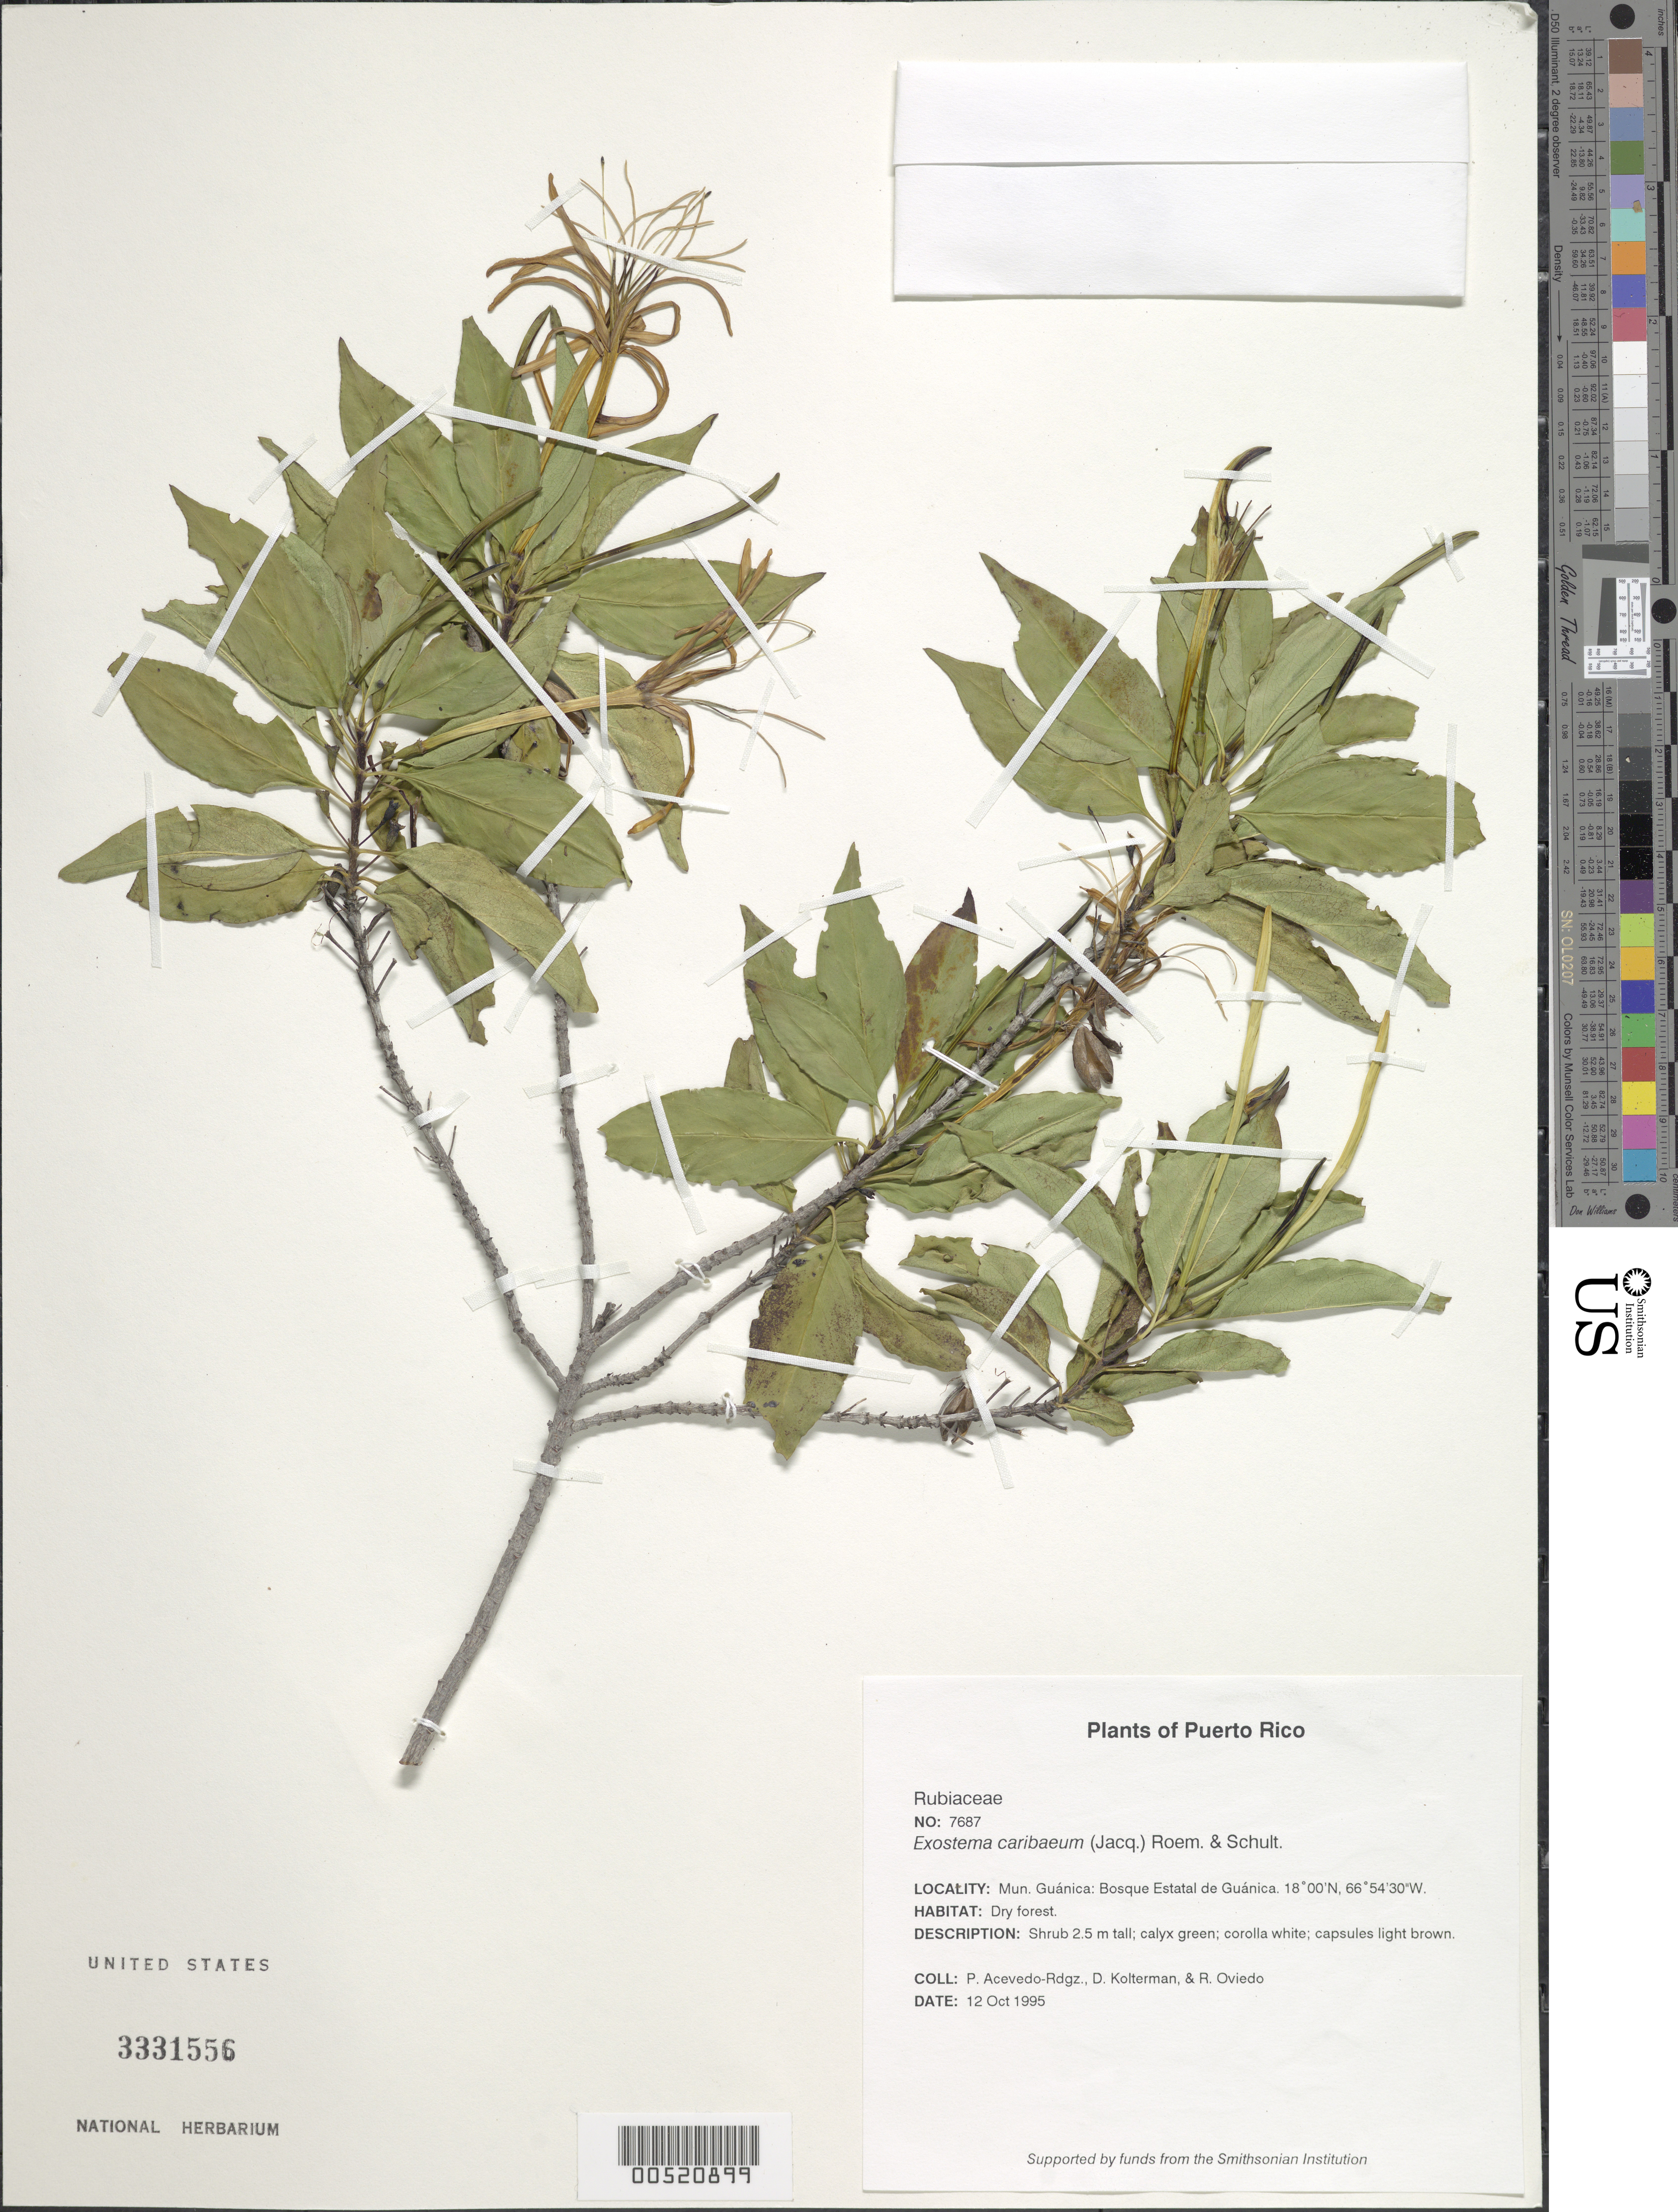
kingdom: Plantae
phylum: Tracheophyta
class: Magnoliopsida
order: Gentianales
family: Rubiaceae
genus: Exostema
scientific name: Exostema caribaeum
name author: (Jacq.) Roem. & Schult.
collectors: P. Acevedo-Rodr., D. Kolterman & R. Oviedo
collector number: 7687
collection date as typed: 12 Oct 1995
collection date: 1995-10-12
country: Puerto Rico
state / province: Guánica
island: Puerto Rico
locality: Guánica; Bosque Estatal de Guánica; along road 334, a few km from the Ranger's station.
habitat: Dry forest.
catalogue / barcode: US 3331556